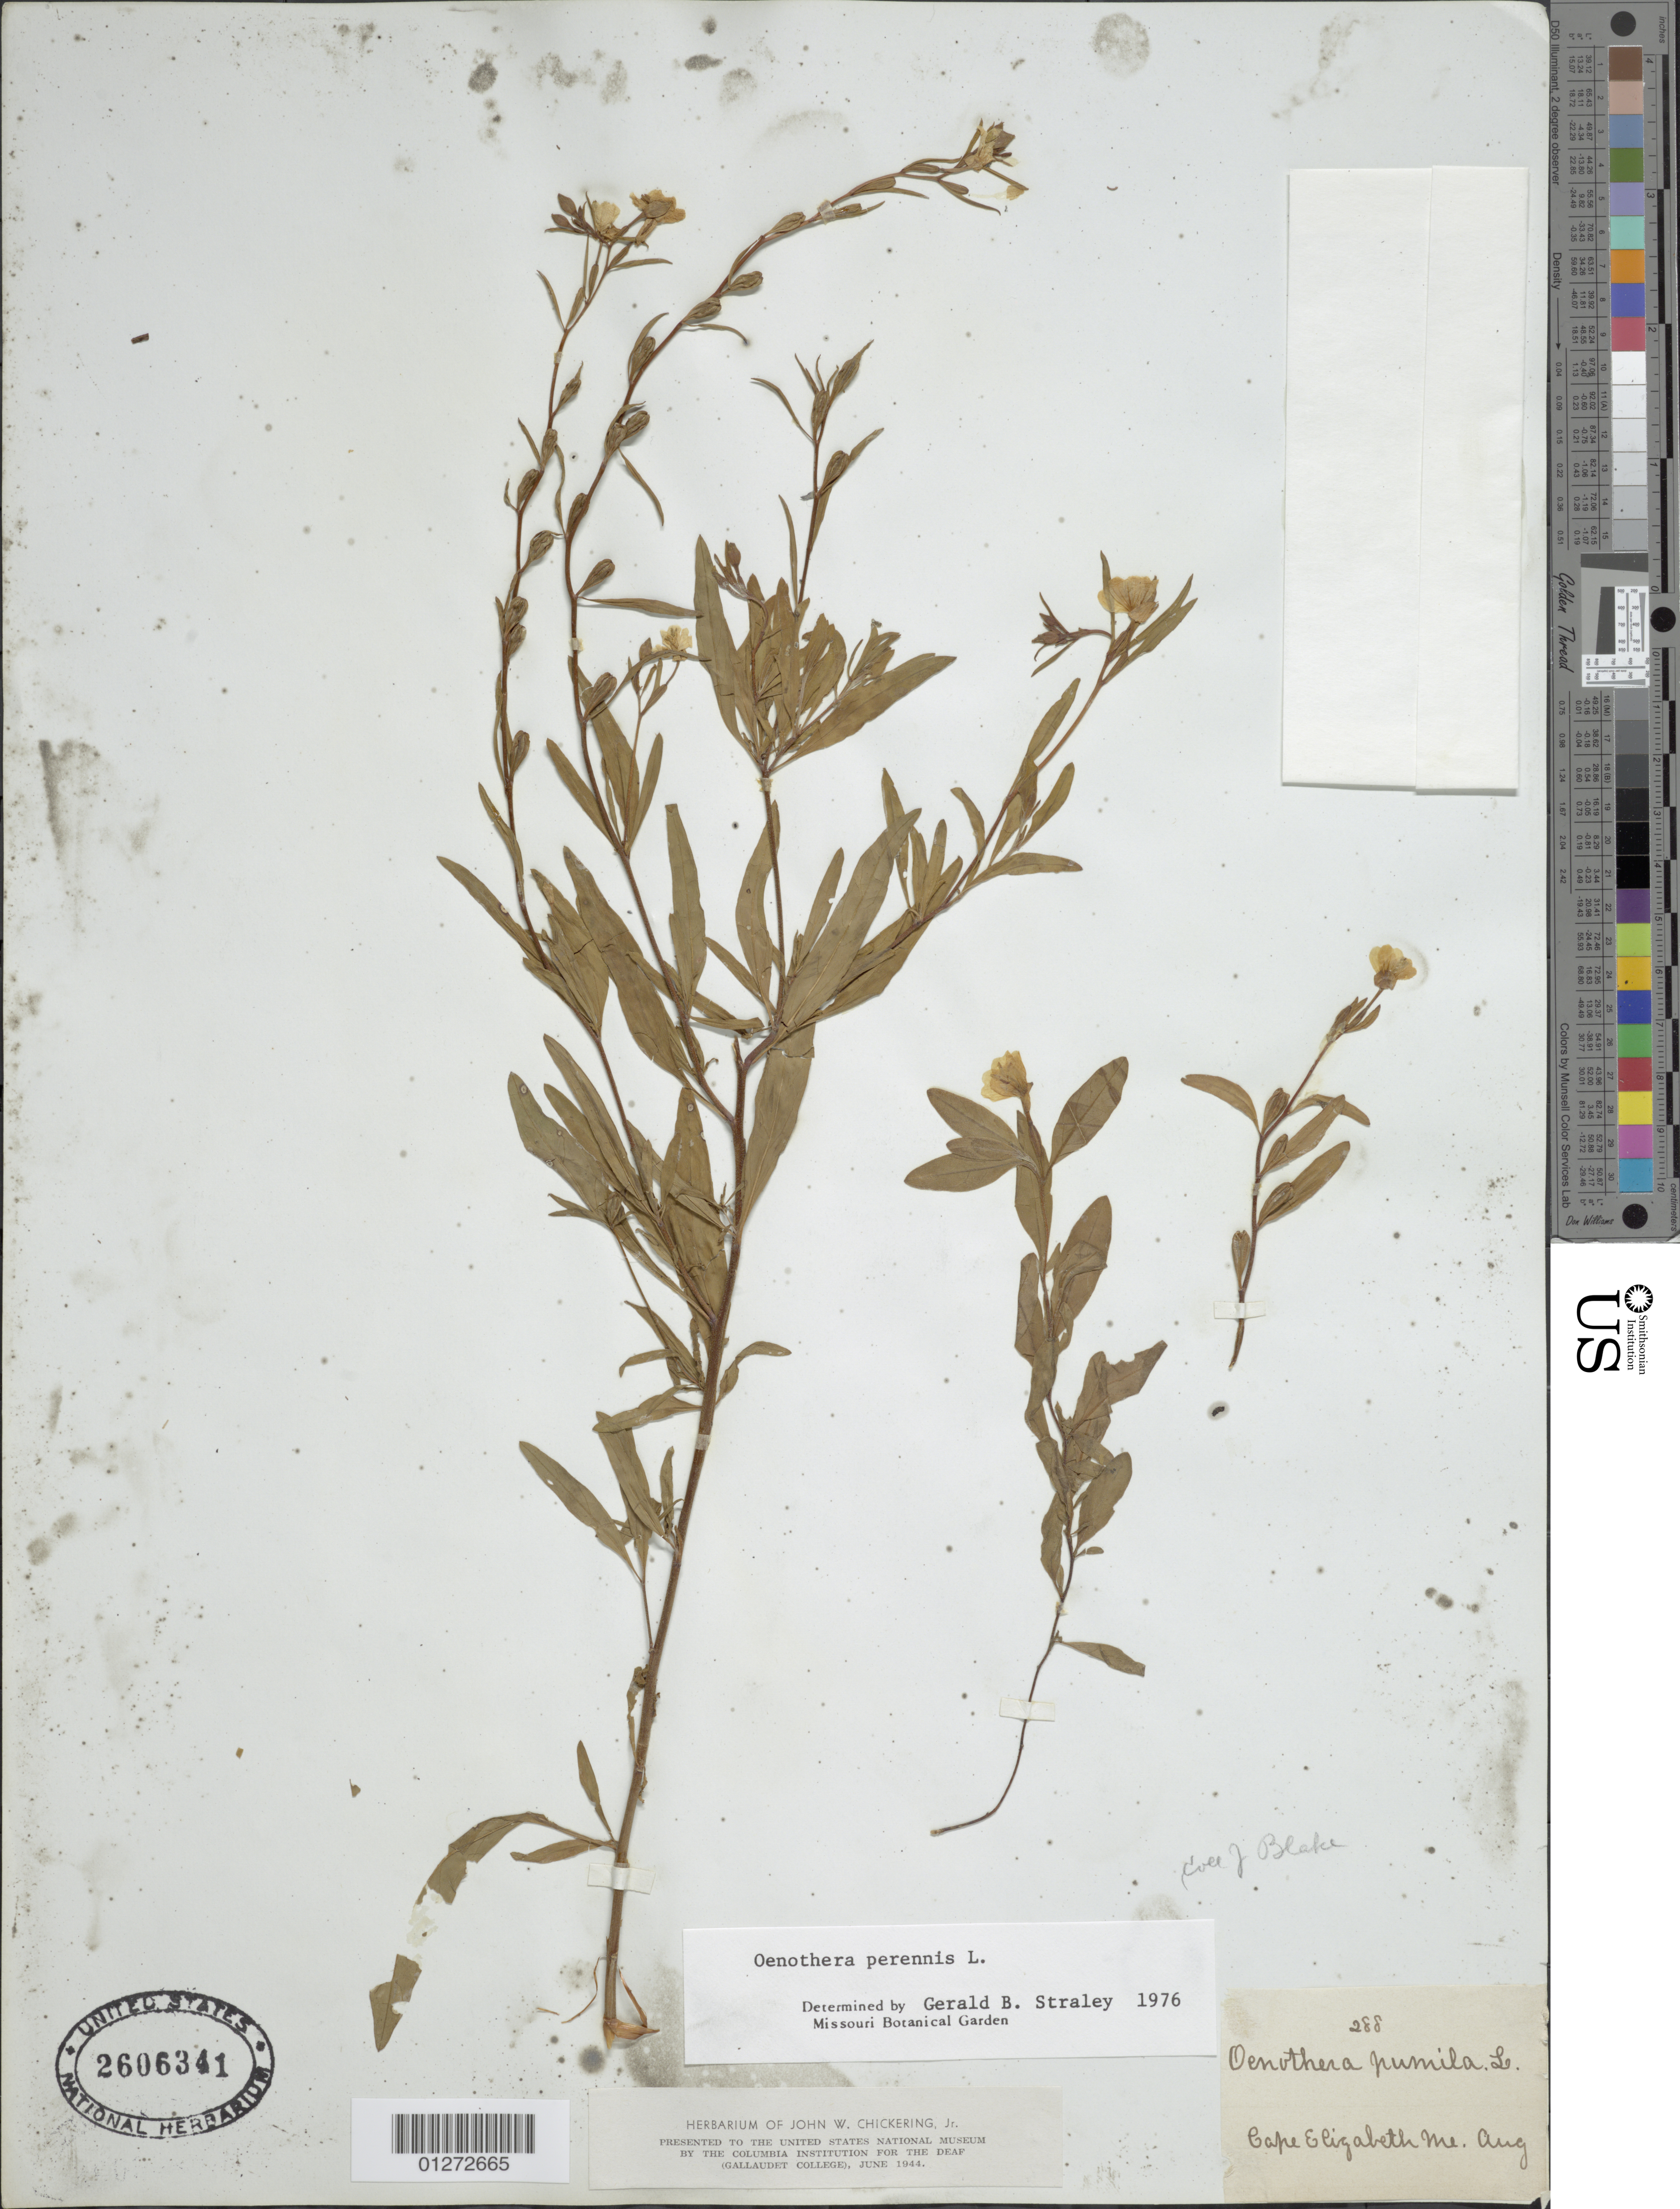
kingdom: Plantae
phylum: Tracheophyta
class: Magnoliopsida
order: Myrtales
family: Onagraceae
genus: Oenothera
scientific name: Oenothera perennis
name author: L.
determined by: Straley, G. B.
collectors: J. W. Chickering Jr.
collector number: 288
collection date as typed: Aug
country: United States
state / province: Maine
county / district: Cumberland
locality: Cape Elizabeth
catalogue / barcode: US 2606341